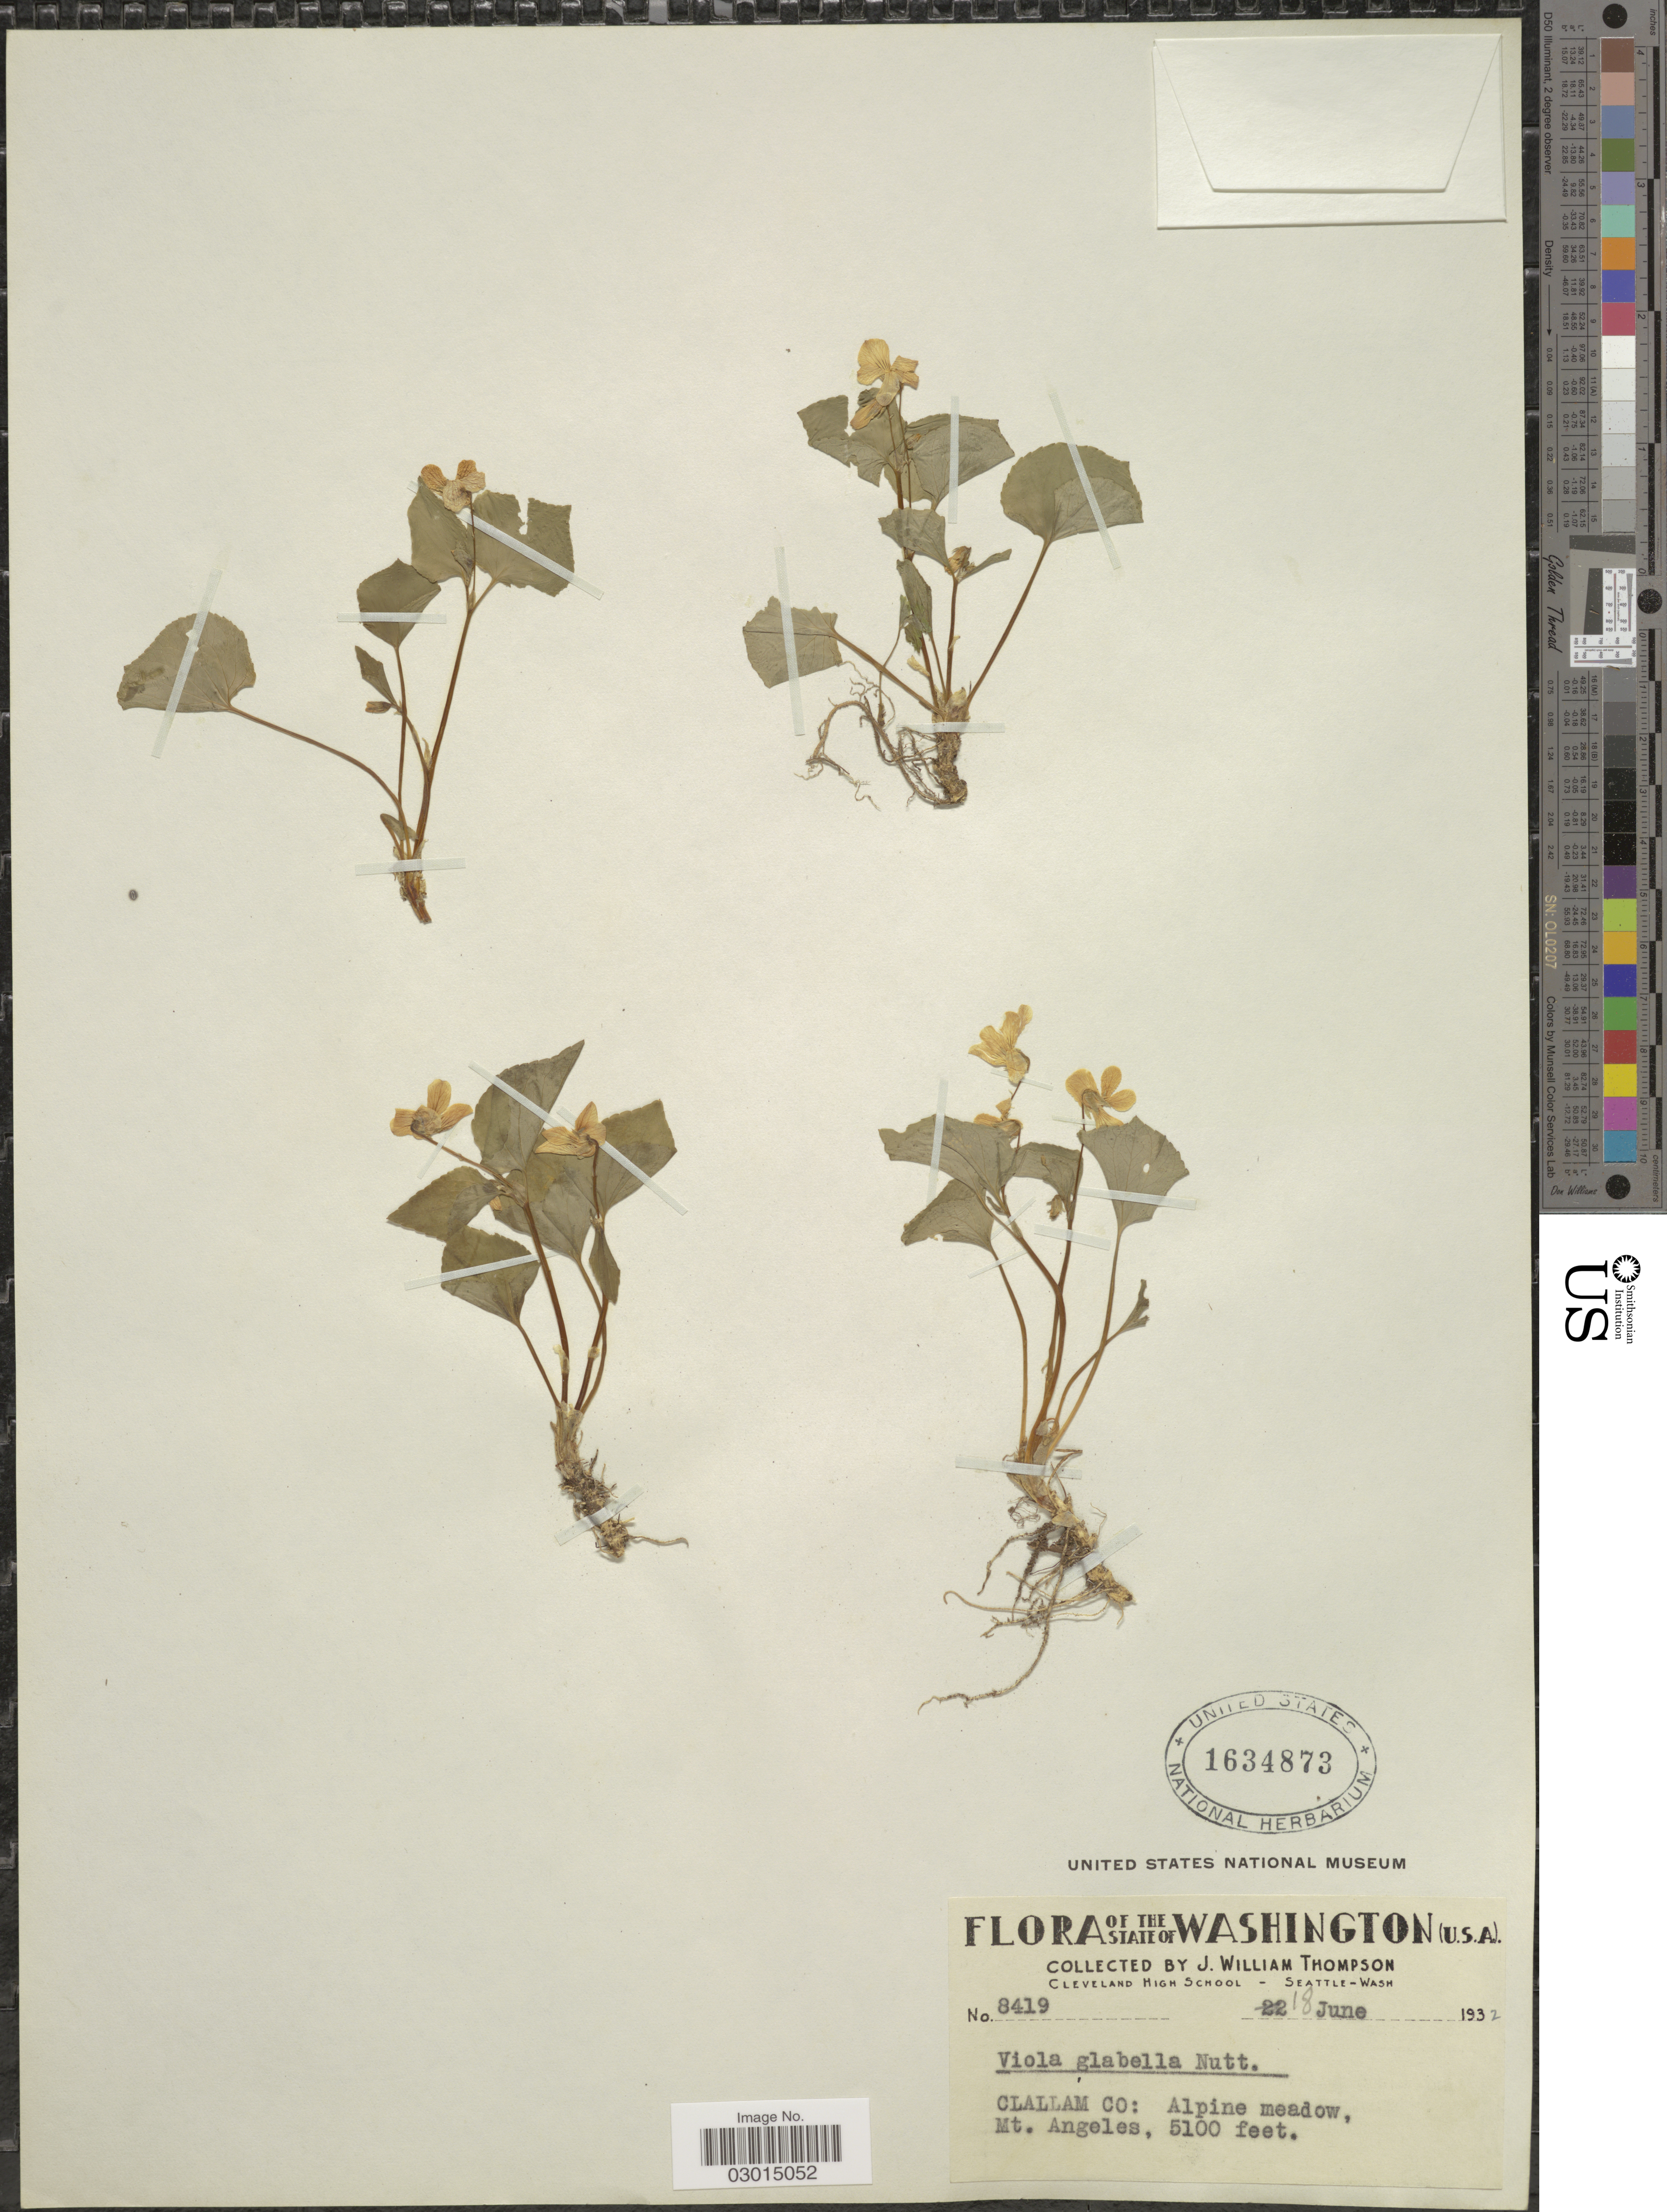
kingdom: Plantae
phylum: Tracheophyta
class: Magnoliopsida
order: Malpighiales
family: Violaceae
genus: Viola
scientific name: Viola glabella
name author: Nutt.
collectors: J. W. Thompson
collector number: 8419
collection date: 1932-06-18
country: United States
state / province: Washington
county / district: Clallam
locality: Clallam Co: Alpine meadow, Mt. Angeles.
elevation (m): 1554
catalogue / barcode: US 1634873